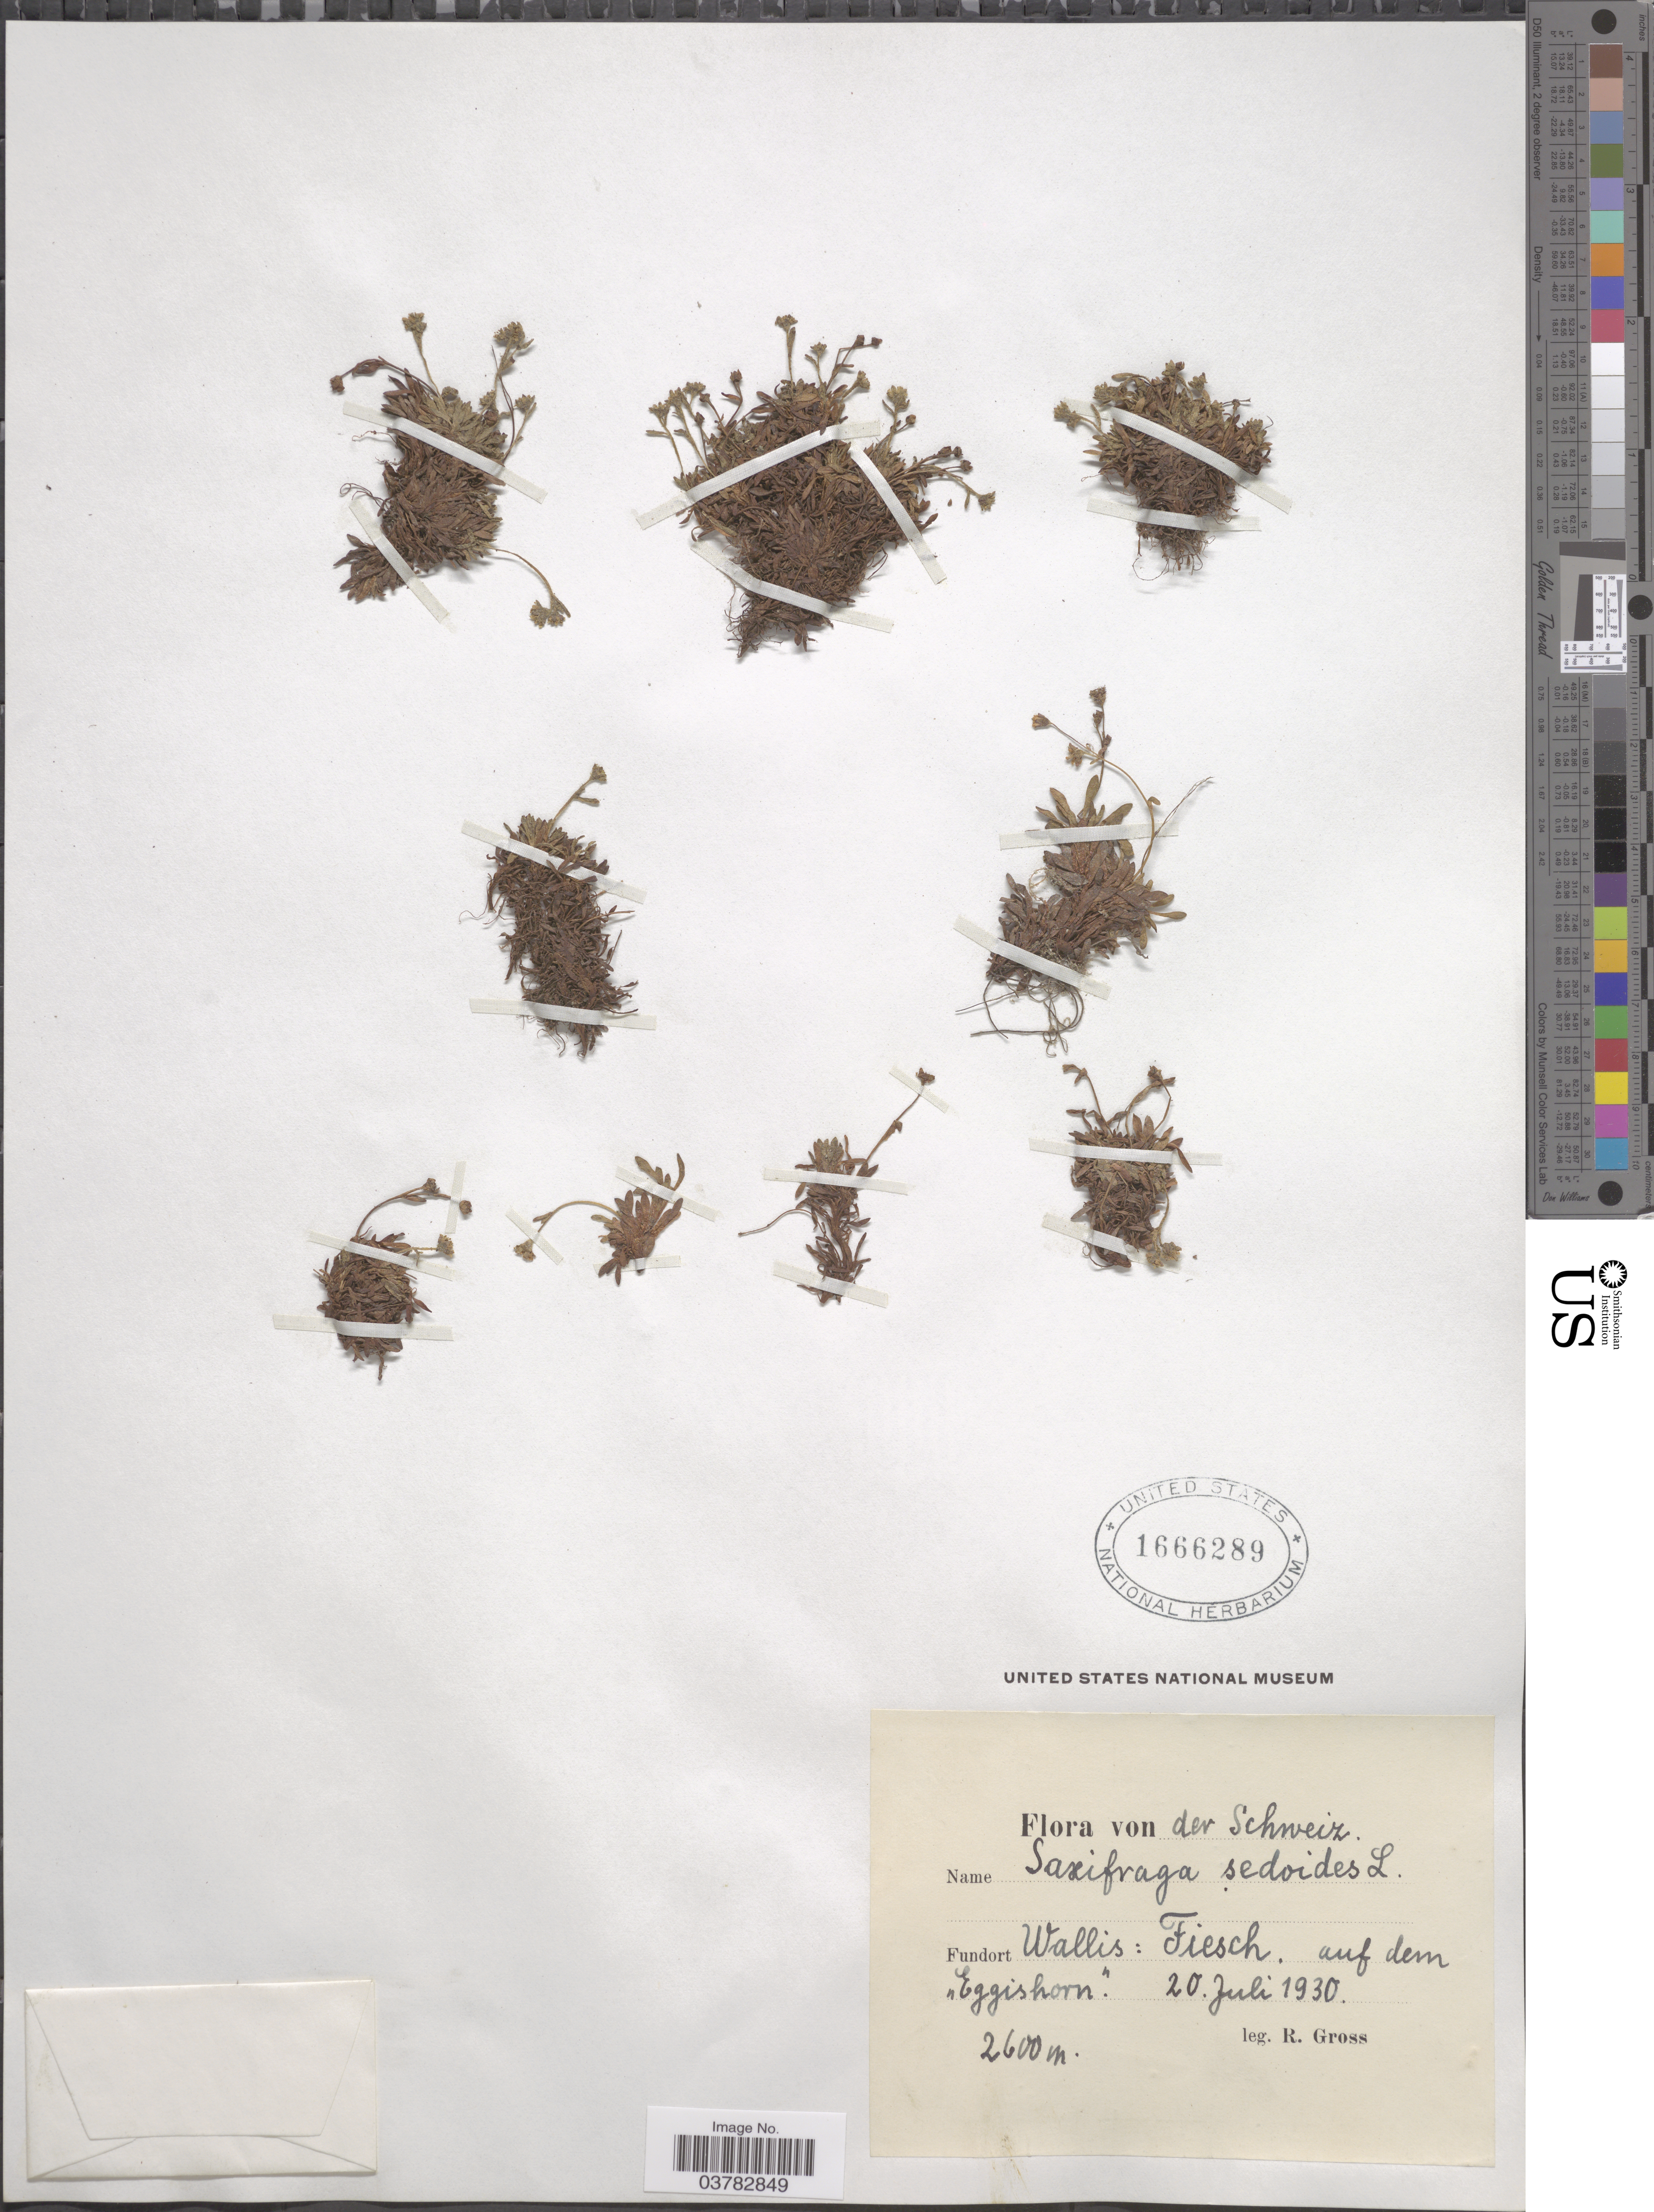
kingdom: Plantae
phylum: Tracheophyta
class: Magnoliopsida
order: Saxifragales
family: Saxifragaceae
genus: Saxifraga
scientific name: Saxifraga sedoides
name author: L.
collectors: R. Gross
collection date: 1930-07-20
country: Switzerland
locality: Schweiz. Fundort Wallis: Fiesch. auf dem "Egiishorn".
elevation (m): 2600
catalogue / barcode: US 1666289